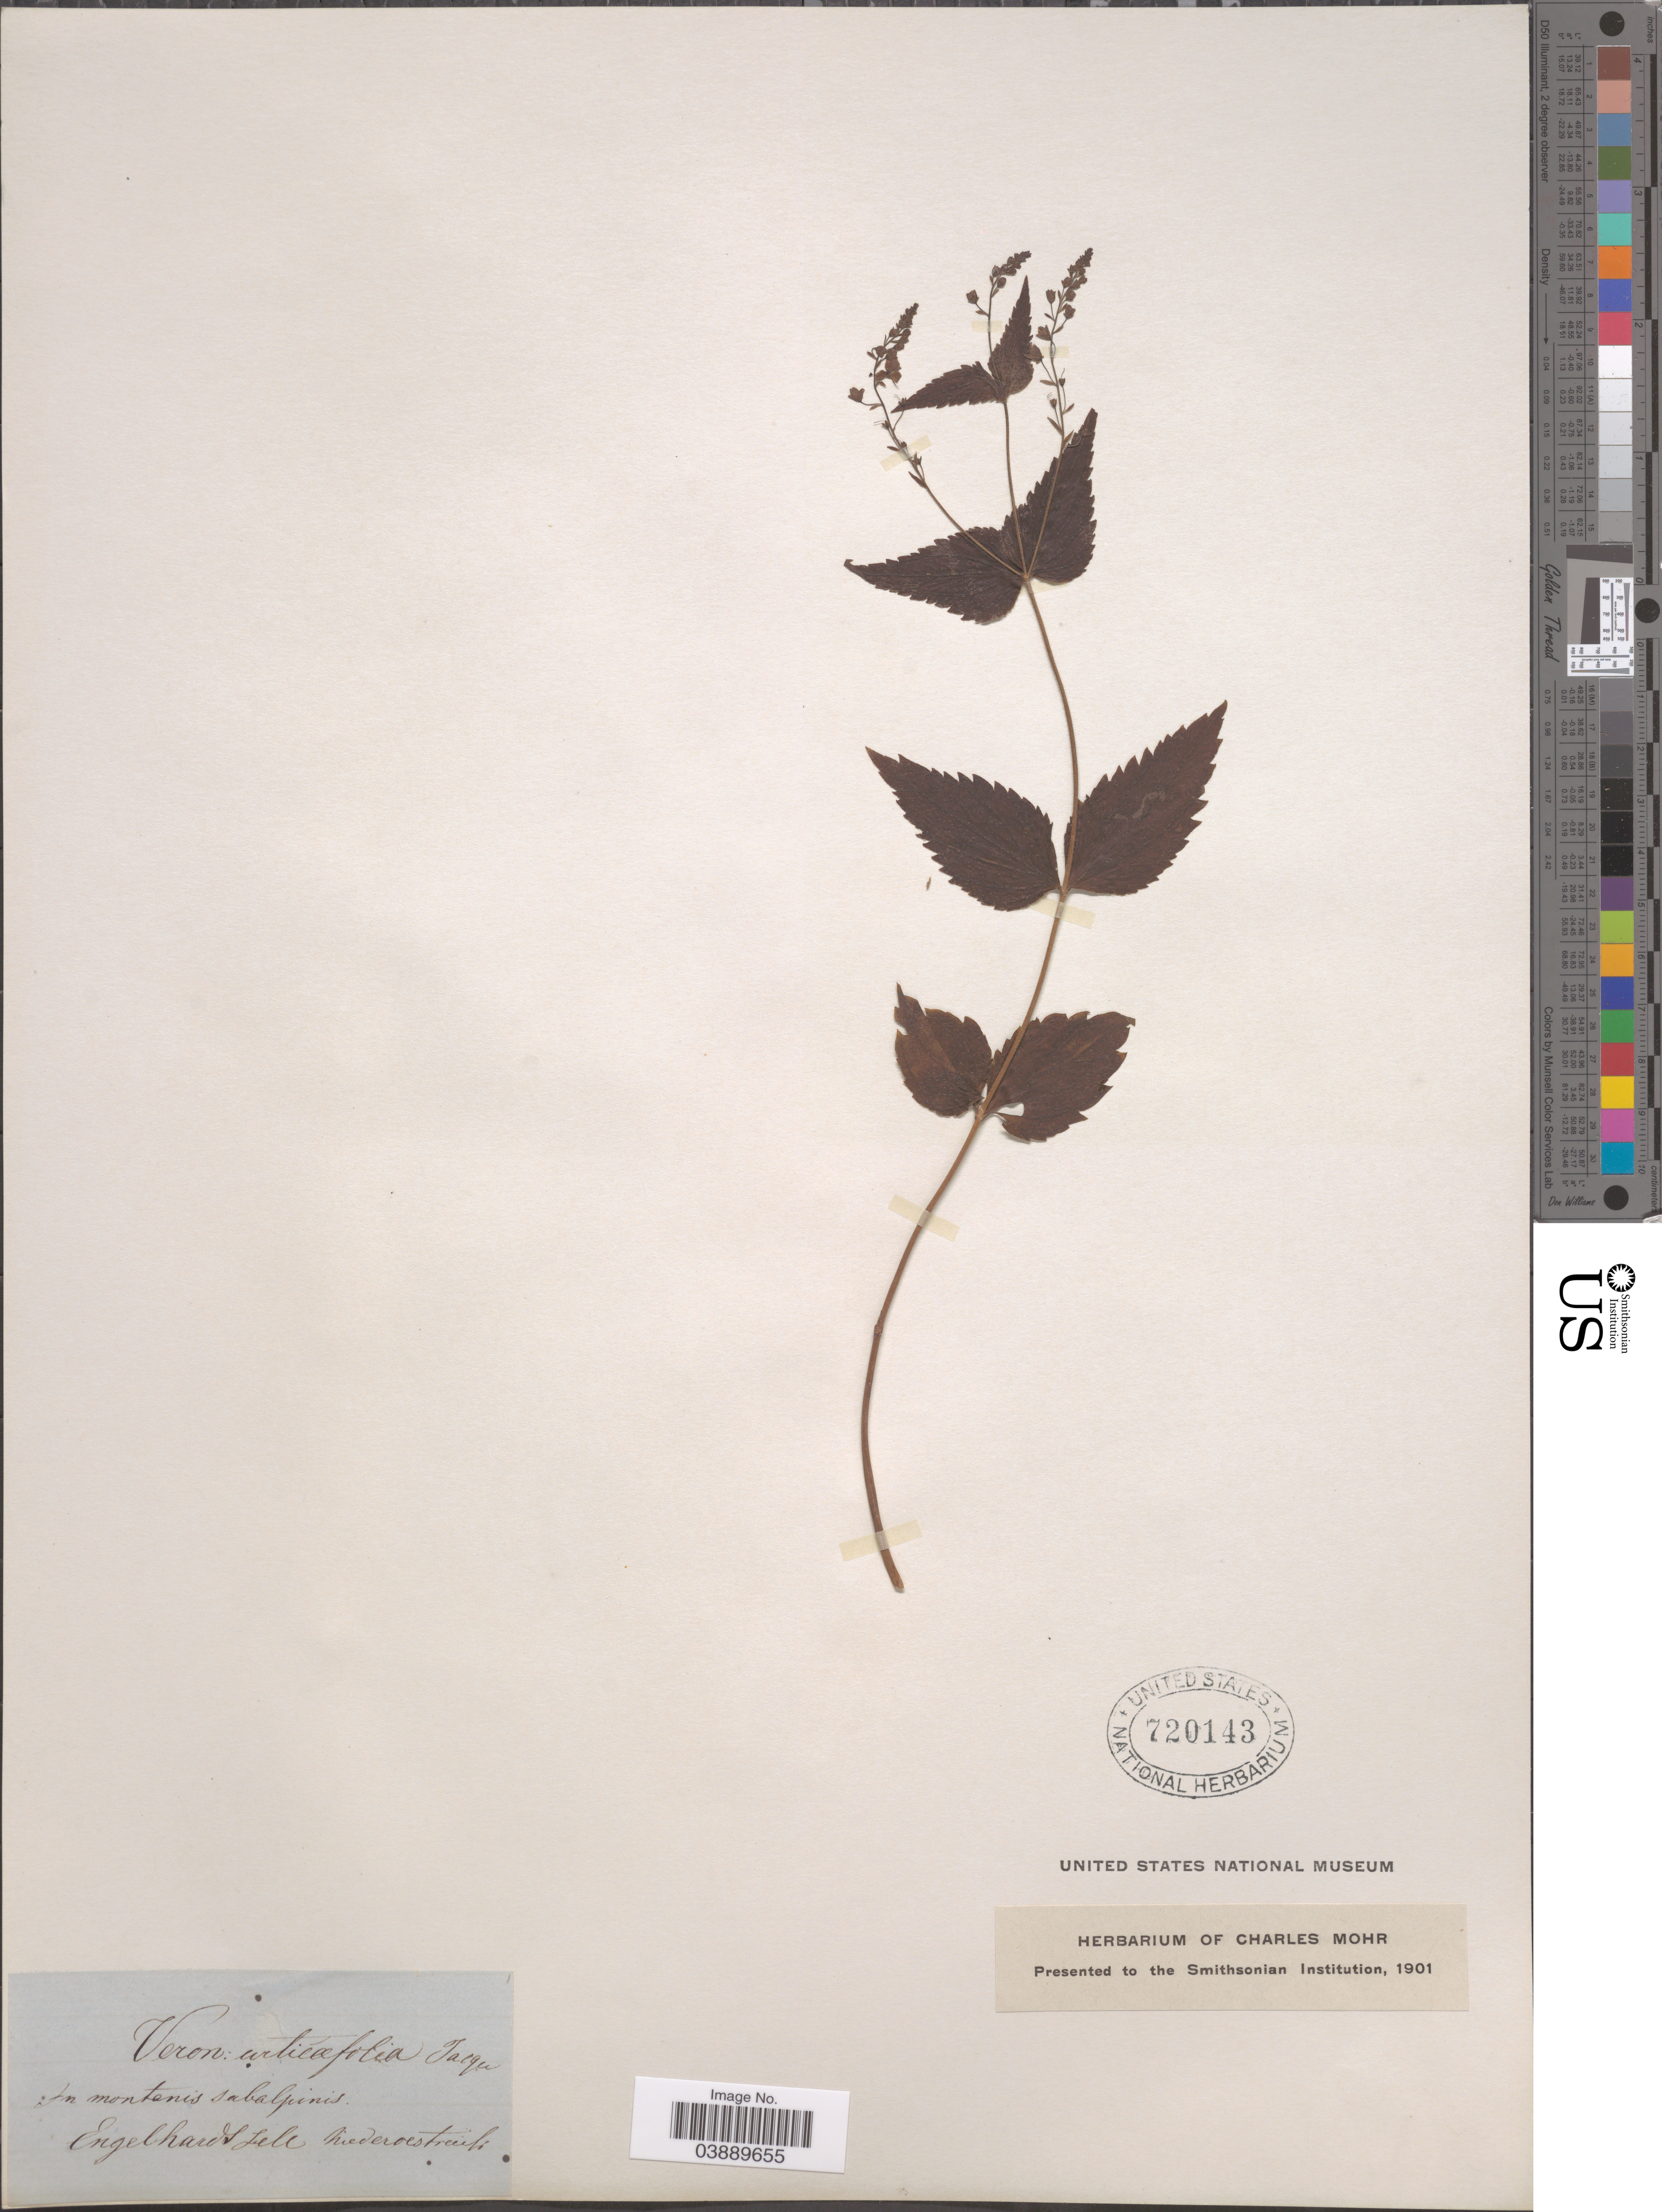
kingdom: Plantae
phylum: Tracheophyta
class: Magnoliopsida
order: Lamiales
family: Plantaginaceae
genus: Veronica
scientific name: Veronica urticifolia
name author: Jacq.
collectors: ex herb. Charles Mohr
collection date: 1901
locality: In montenis subalpinis. Engelhards Jule Ziederoestreefi. [interpreted]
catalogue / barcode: US 720143